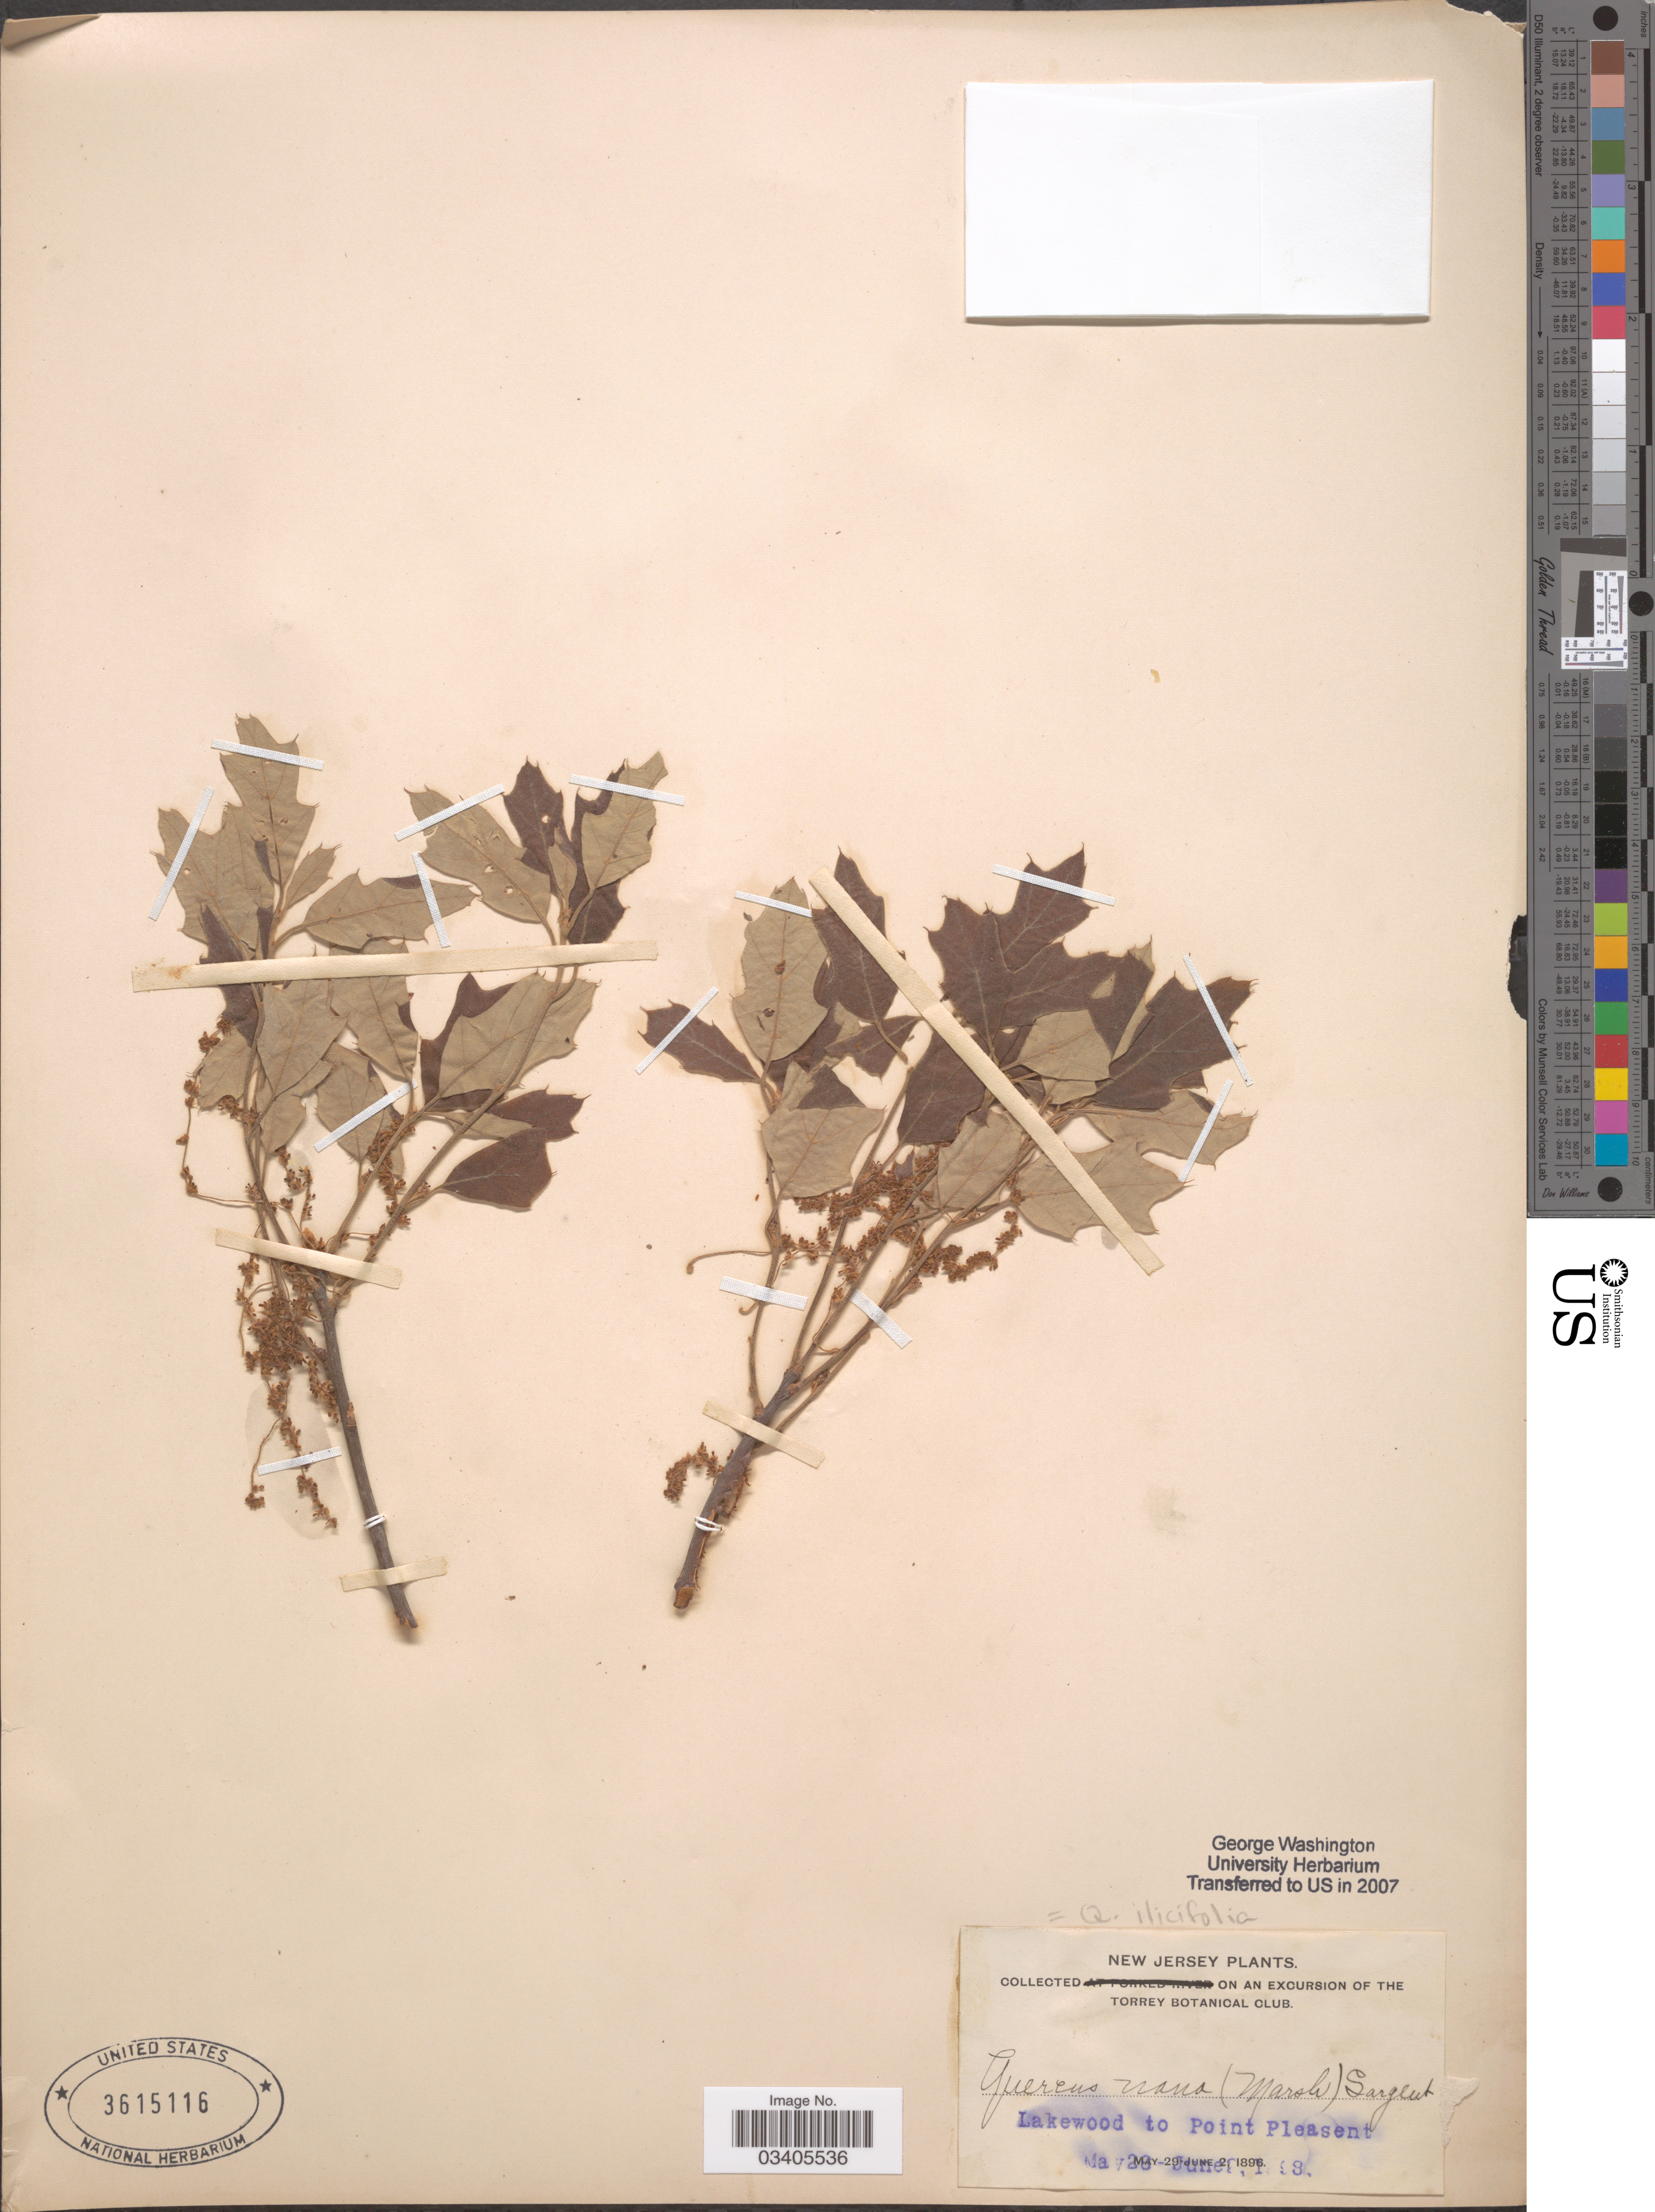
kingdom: Plantae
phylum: Tracheophyta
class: Magnoliopsida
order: Fagales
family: Fagaceae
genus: Quercus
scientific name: Quercus ilicifolia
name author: Wangenh.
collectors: Torrey Botanical Club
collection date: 1898-05-28/1898-06-02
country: United States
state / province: New Jersey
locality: Lakewood to Point Pleasent.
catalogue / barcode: US 3615116